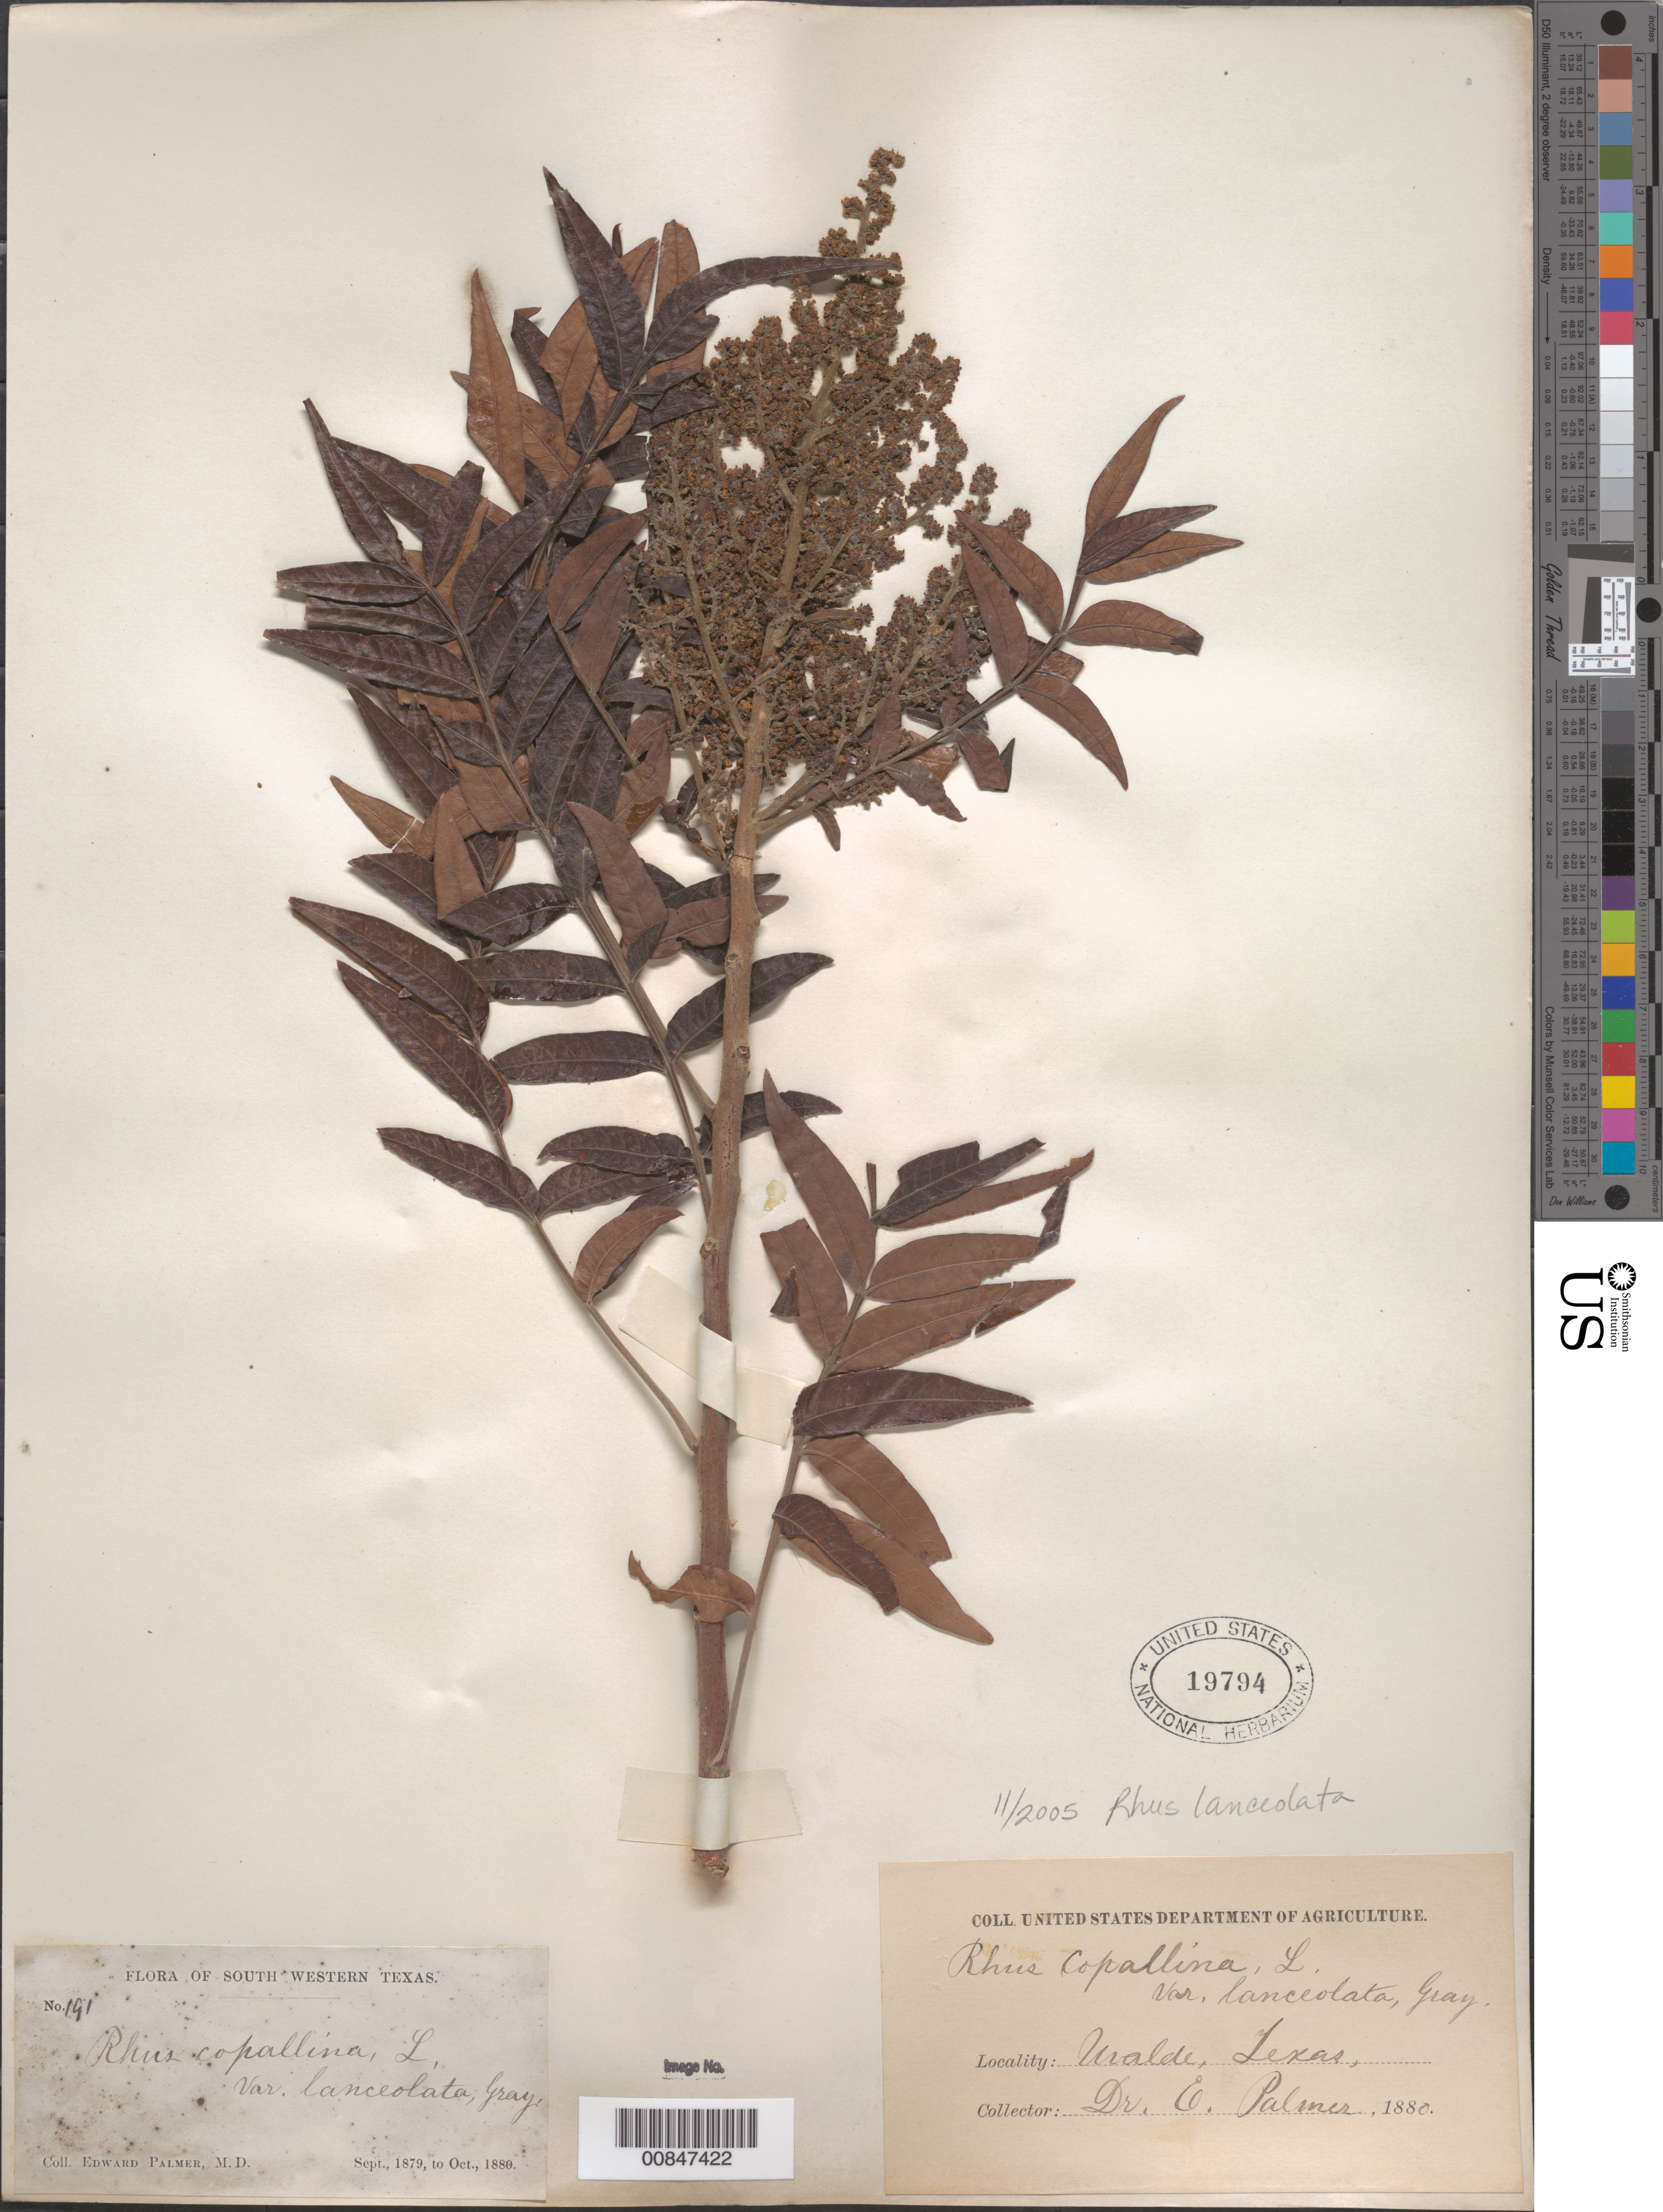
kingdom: Plantae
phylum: Tracheophyta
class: Magnoliopsida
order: Sapindales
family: Anacardiaceae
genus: Rhus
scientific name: Rhus lanceolata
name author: (A. Gray) Britton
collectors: E. Palmer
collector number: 191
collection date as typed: Sep 1879 to -- Oct 1880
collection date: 1879-09/1880-10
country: United States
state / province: Texas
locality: Uvalde, Texas.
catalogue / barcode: US 19794